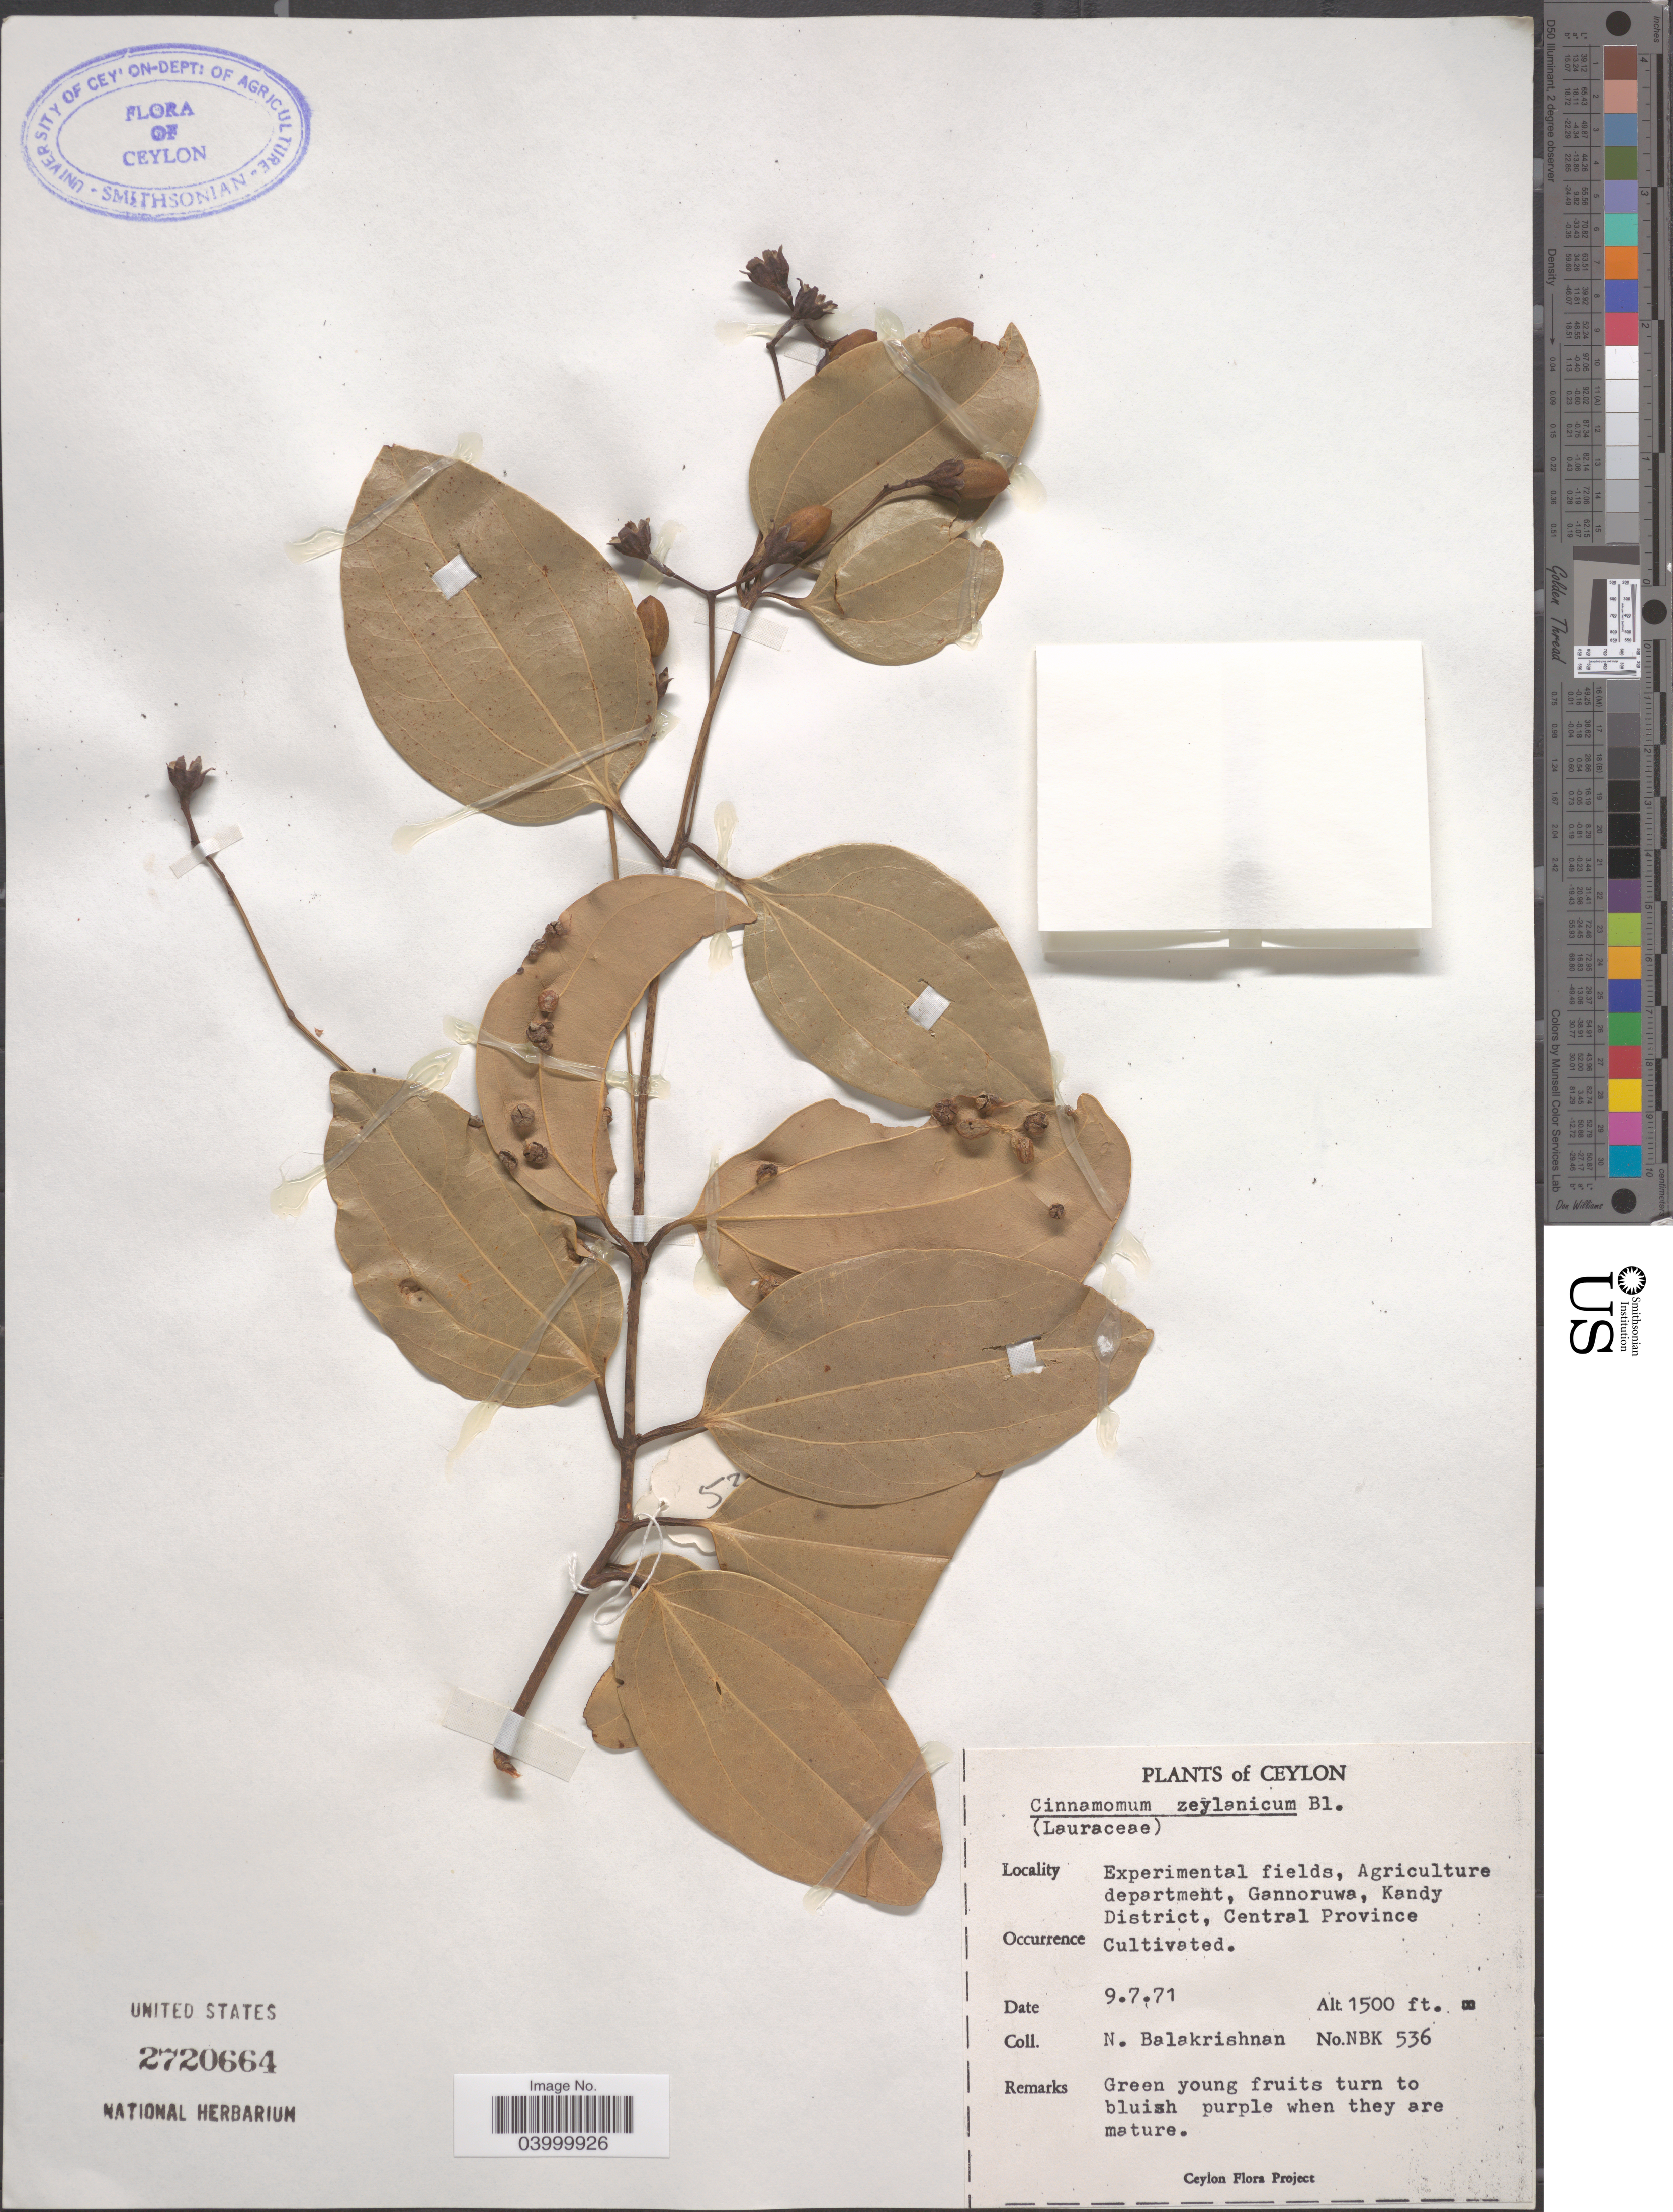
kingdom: Plantae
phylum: Tracheophyta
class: Magnoliopsida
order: Laurales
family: Lauraceae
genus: Cinnamomum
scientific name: Cinnamomum verum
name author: J. Presl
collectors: N. Balakrishnan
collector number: NBK 536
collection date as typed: Transcribed d/m/y: 9/7/71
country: Sri Lanka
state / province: Central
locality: Ceylon. Experimental fields, Agriculture department, Gannoruwa, Kandy District.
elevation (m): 457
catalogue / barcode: US 2720664